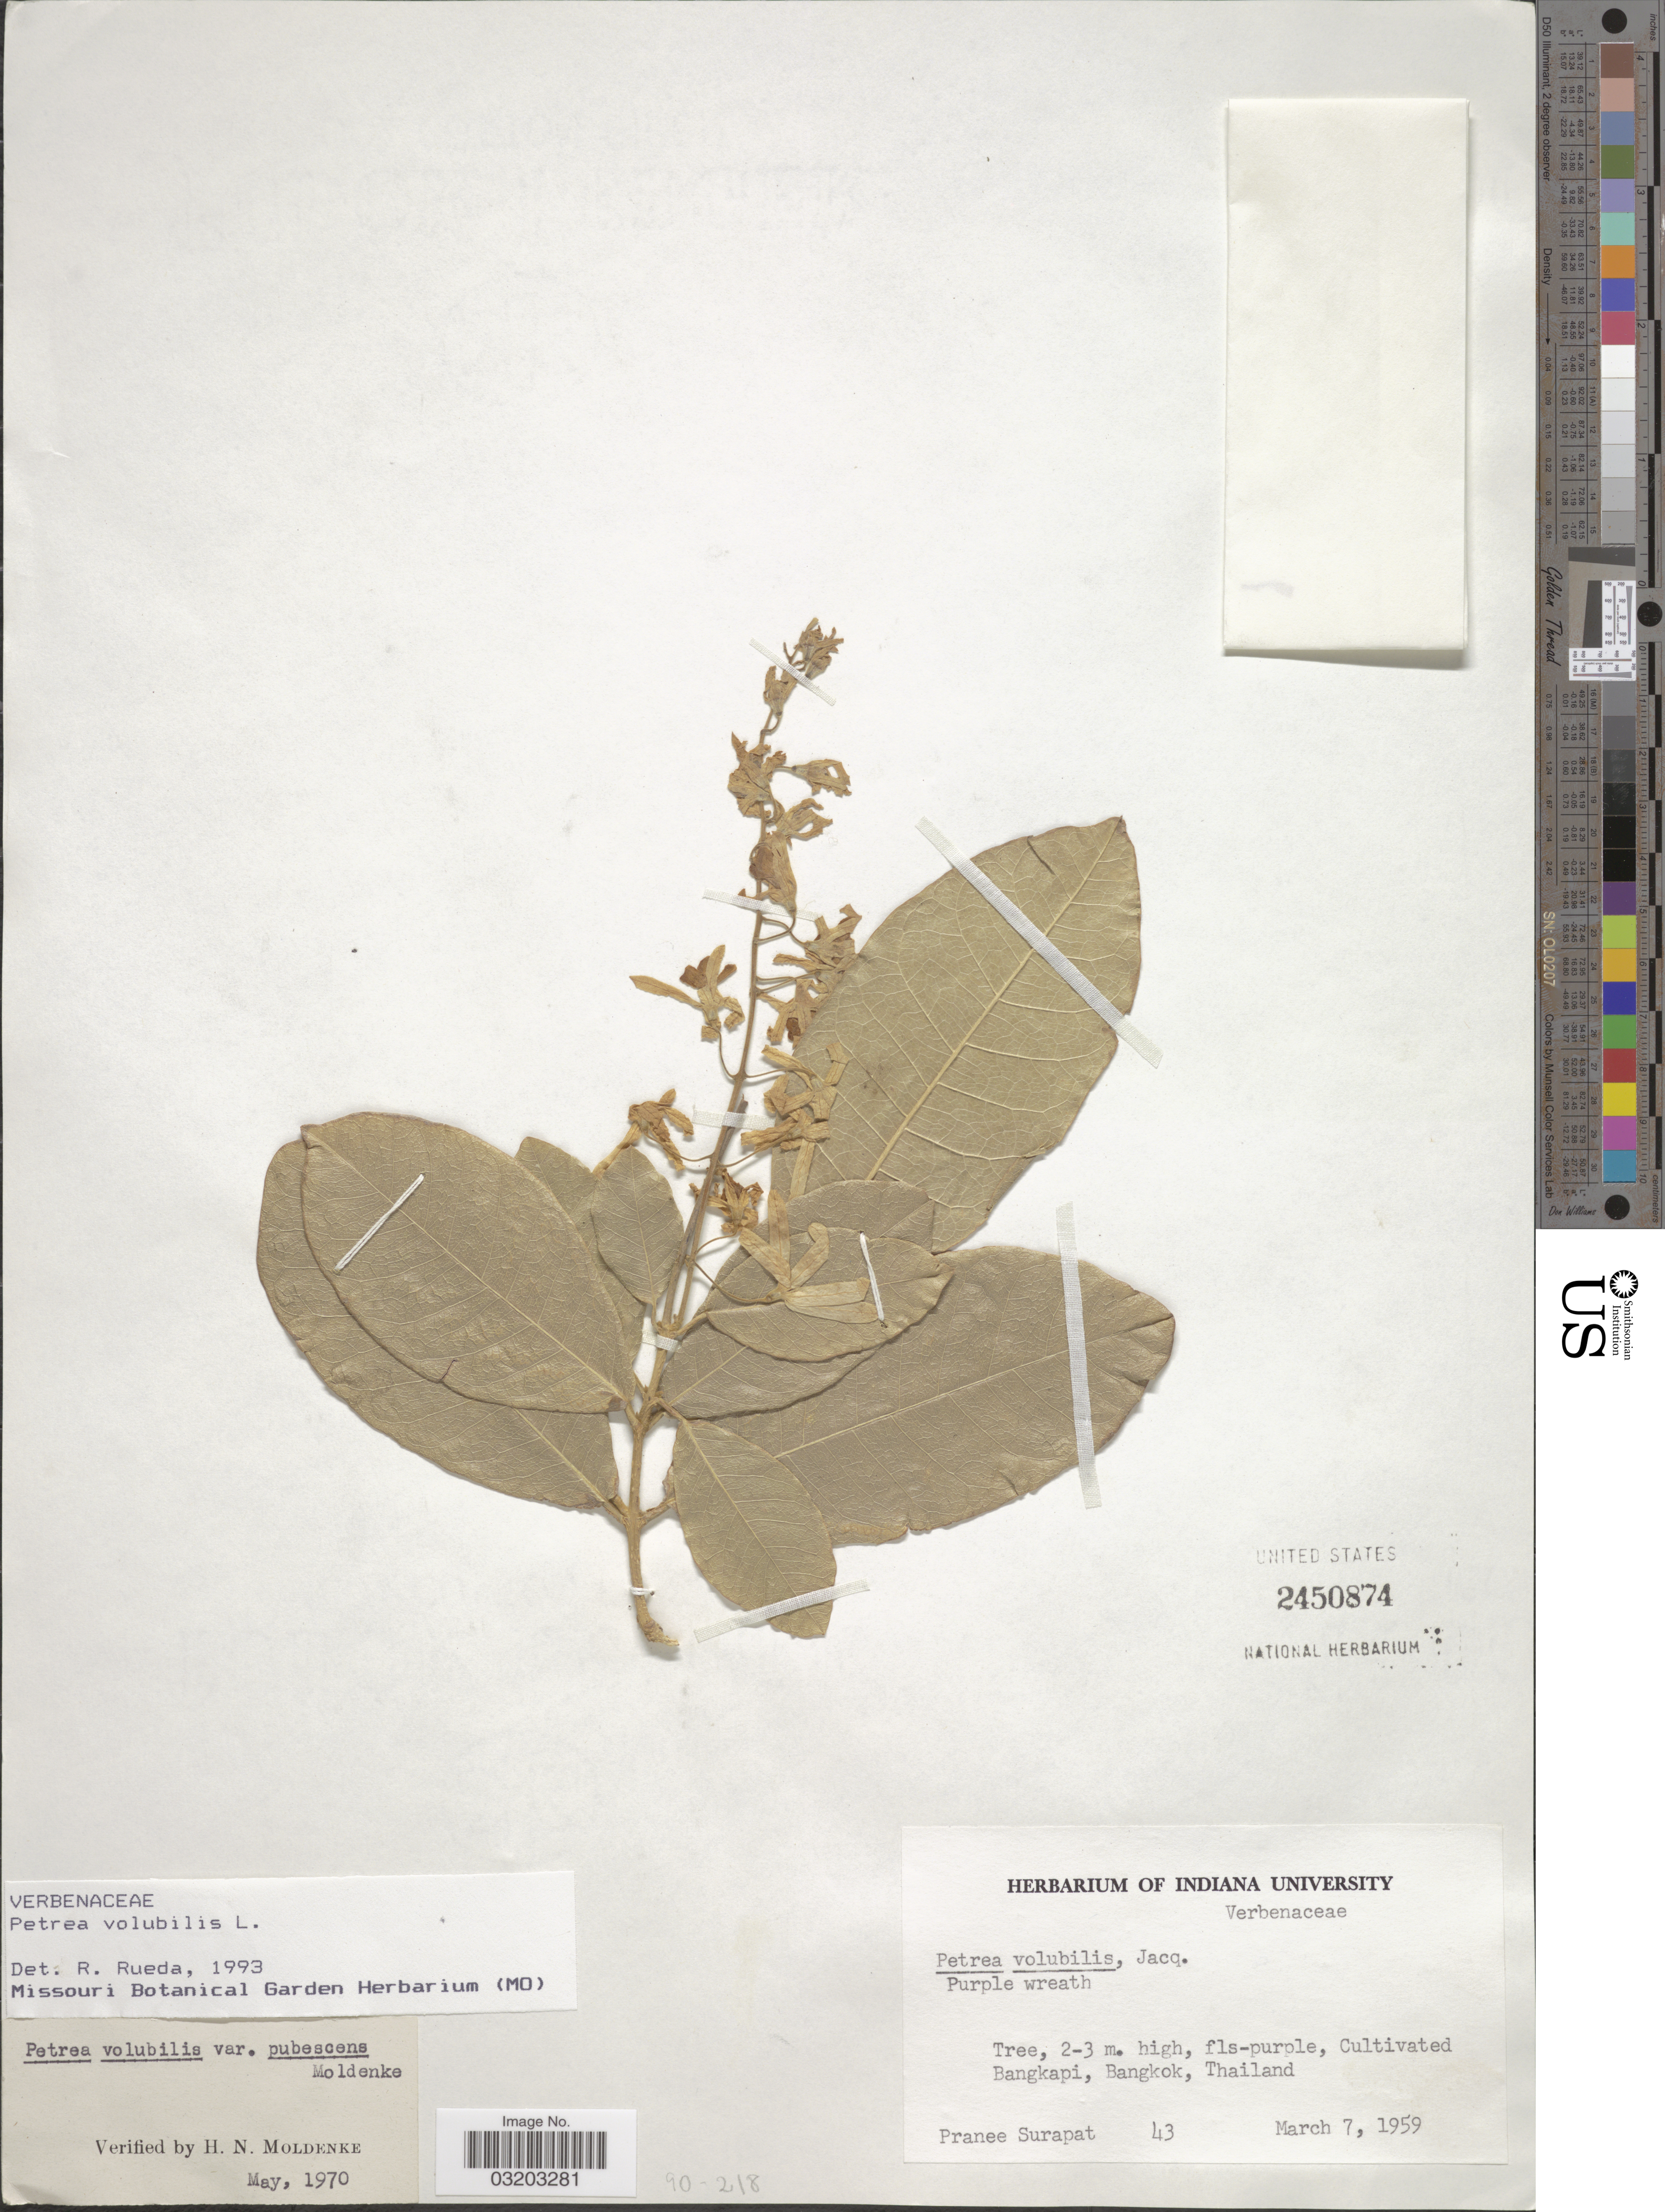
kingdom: Plantae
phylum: Tracheophyta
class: Magnoliopsida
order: Lamiales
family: Verbenaceae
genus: Petrea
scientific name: Petrea volubilis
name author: L.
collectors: P. Surapat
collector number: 43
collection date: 1959-03-07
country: Thailand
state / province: Bangkok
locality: Bangkapi.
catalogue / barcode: US 2450874